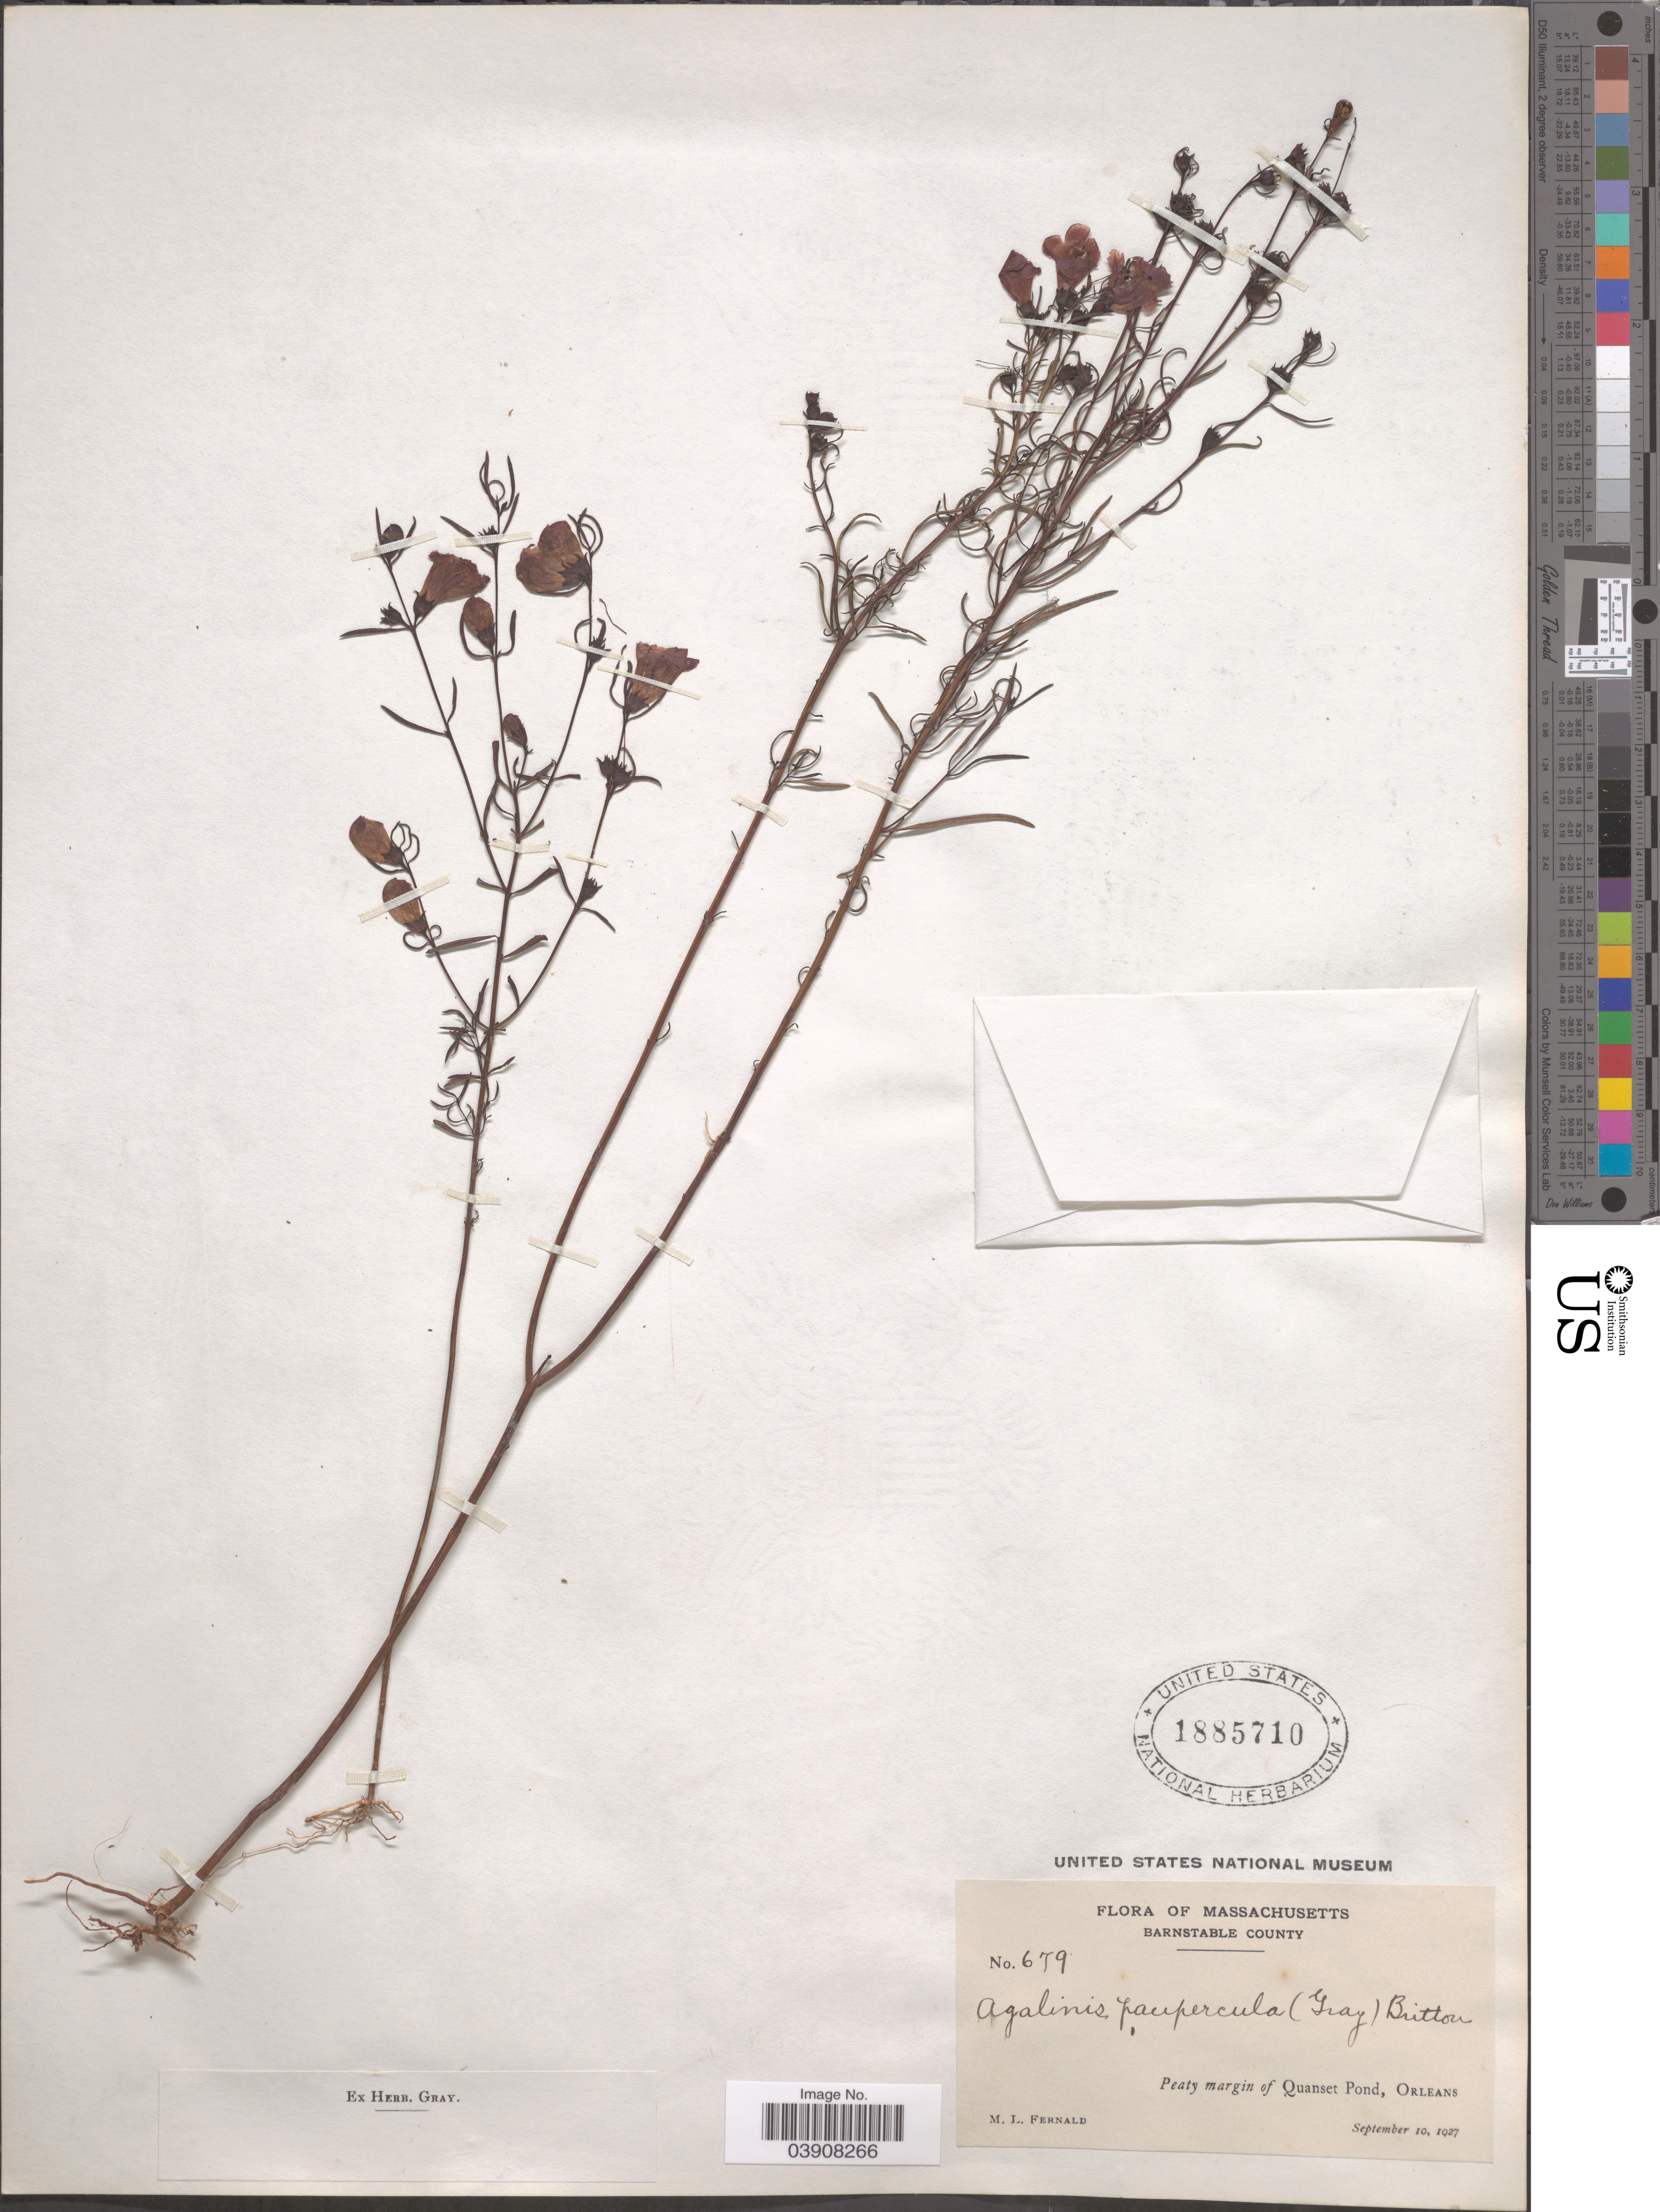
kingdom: Plantae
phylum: Tracheophyta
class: Magnoliopsida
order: Lamiales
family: Orobanchaceae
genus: Agalinis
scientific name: Agalinis paupercula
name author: (A. Gray) Britton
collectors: M. L. Fernald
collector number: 679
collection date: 1927-09-10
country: United States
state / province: Massachusetts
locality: Barnstable County. Peaty margin of Quanset Pond, Orleans.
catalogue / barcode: US 1885710